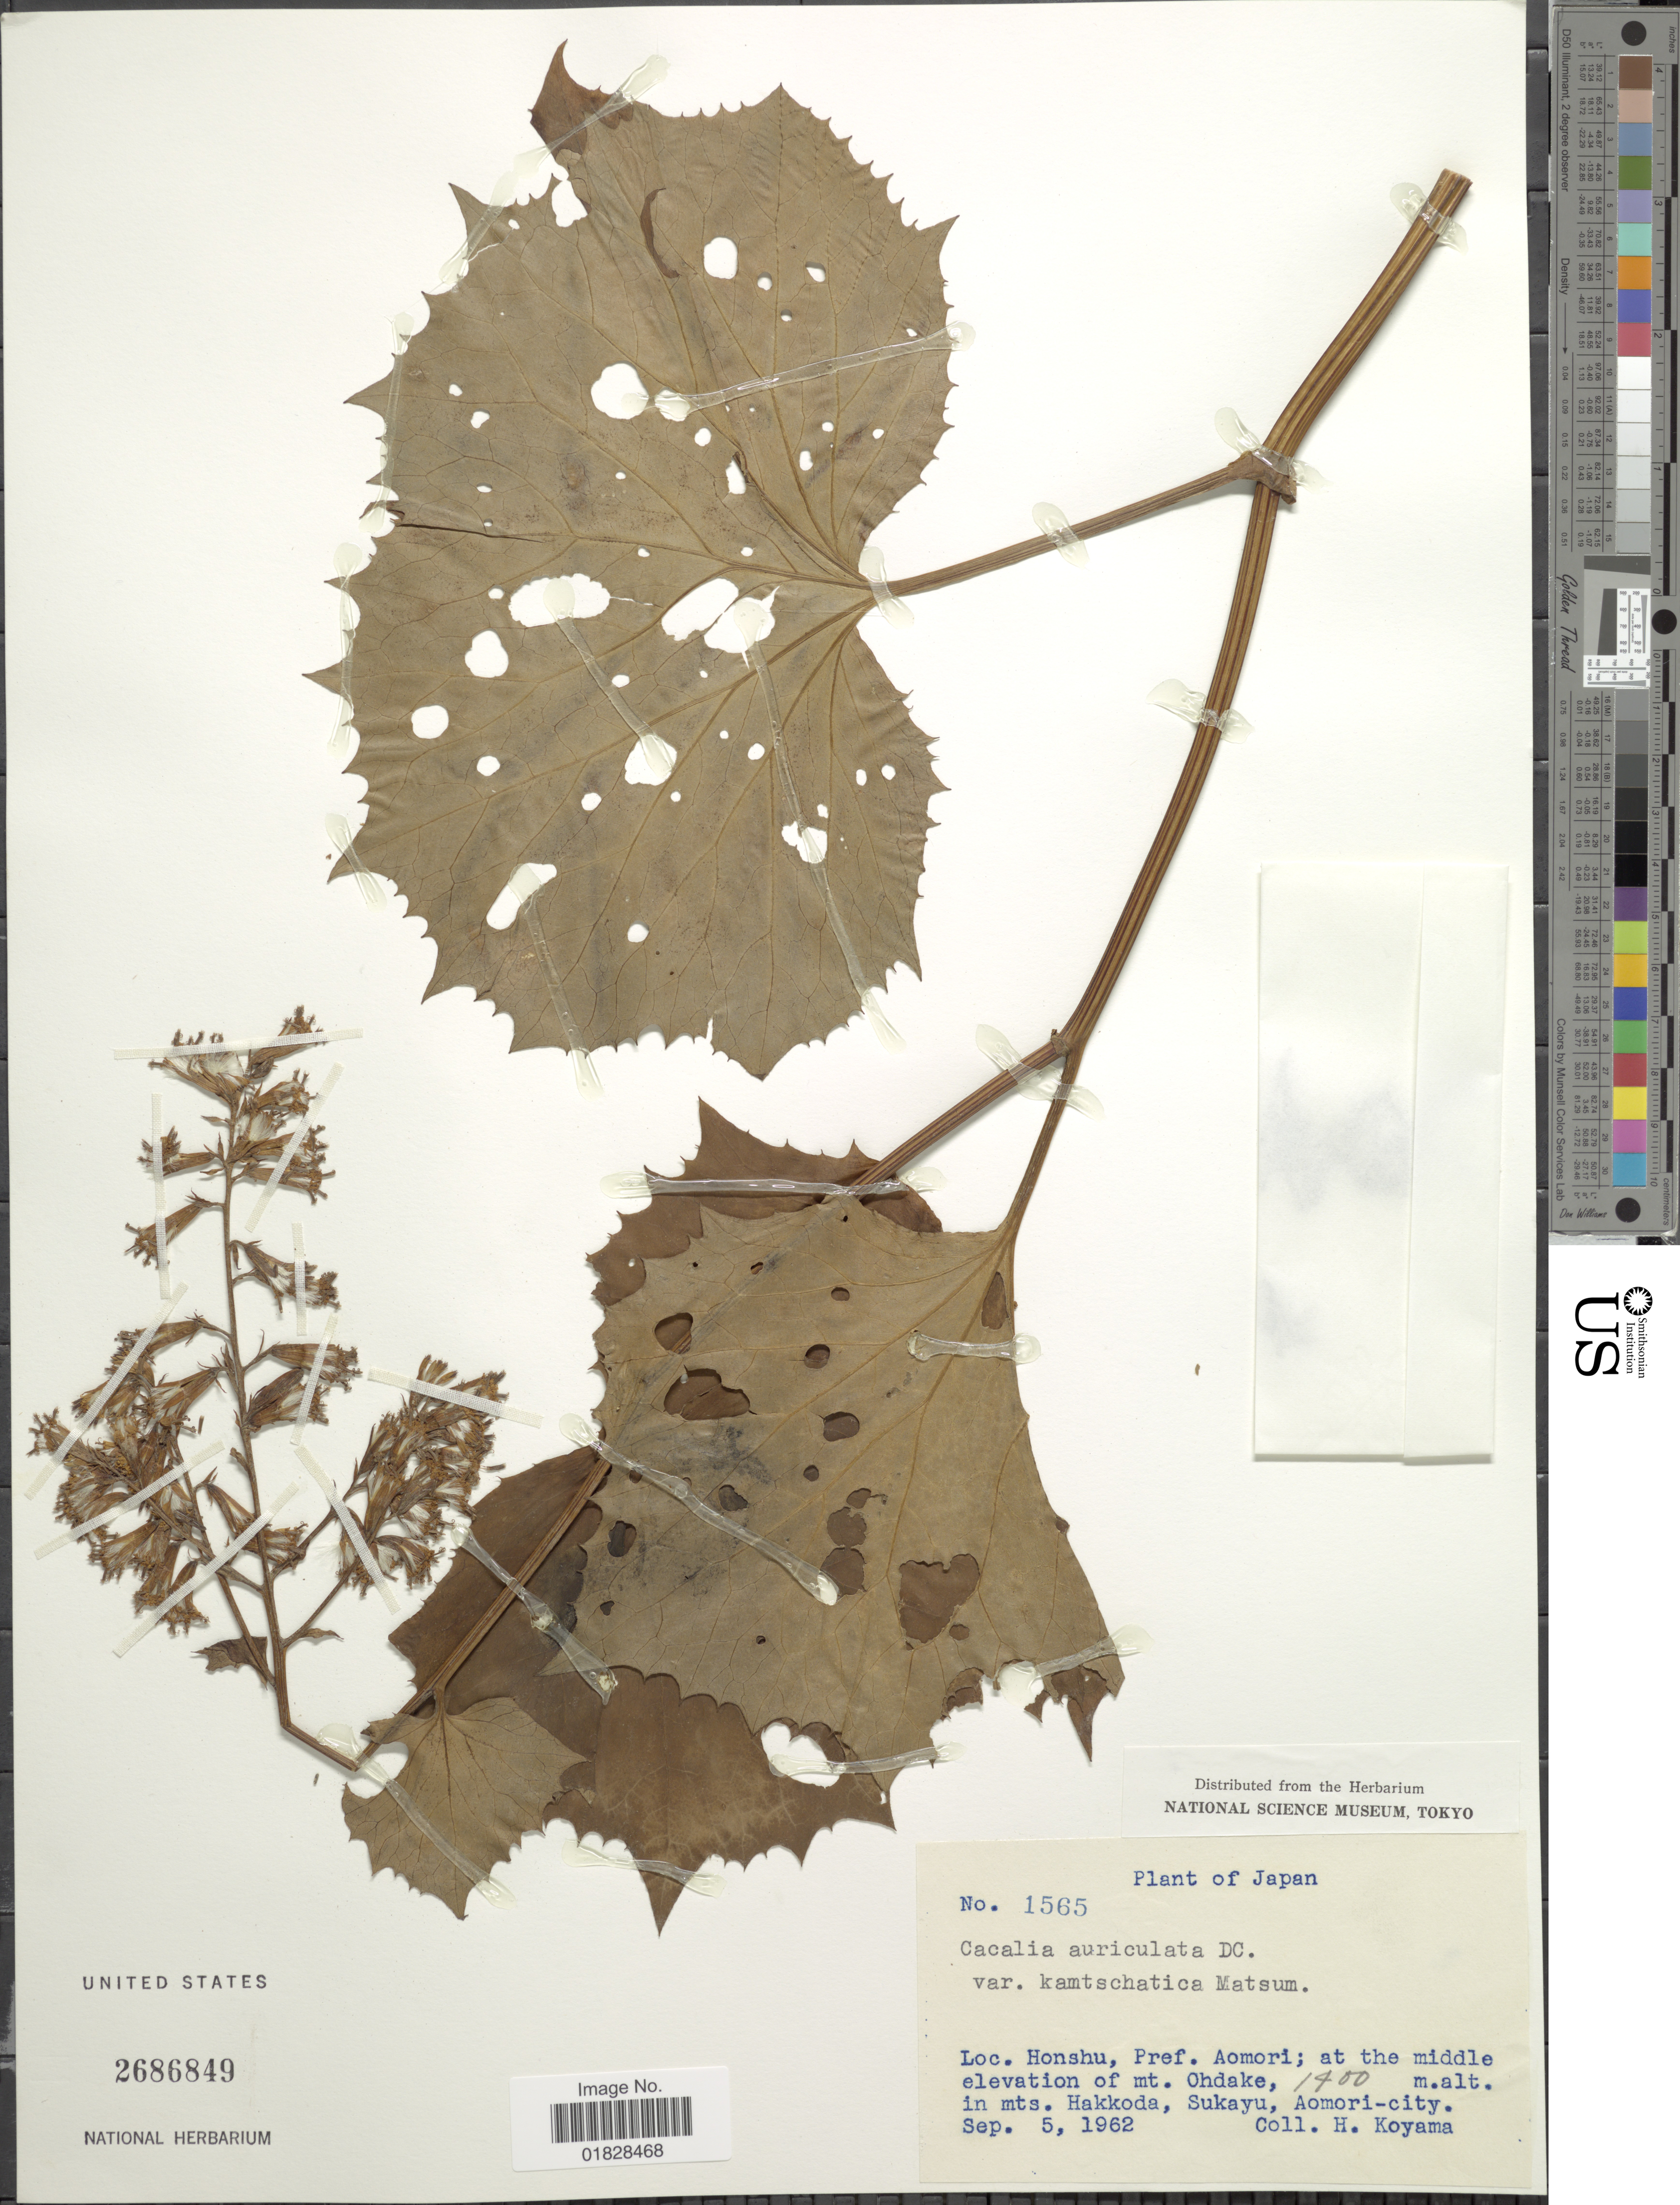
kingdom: Plantae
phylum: Tracheophyta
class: Magnoliopsida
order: Asterales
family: Asteraceae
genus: Parasenecio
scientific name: Parasenecio auriculatus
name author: (DC.) H. Koyama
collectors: H. Koyama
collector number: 1565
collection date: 1962-09-05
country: Japan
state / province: Aomori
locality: Honshu, Pref. Aomori: at the middle elevation of mt. Ohdake, in mts. Hakkoda, Sukayu, Aomori-city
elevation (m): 1400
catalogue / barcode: US 2686849